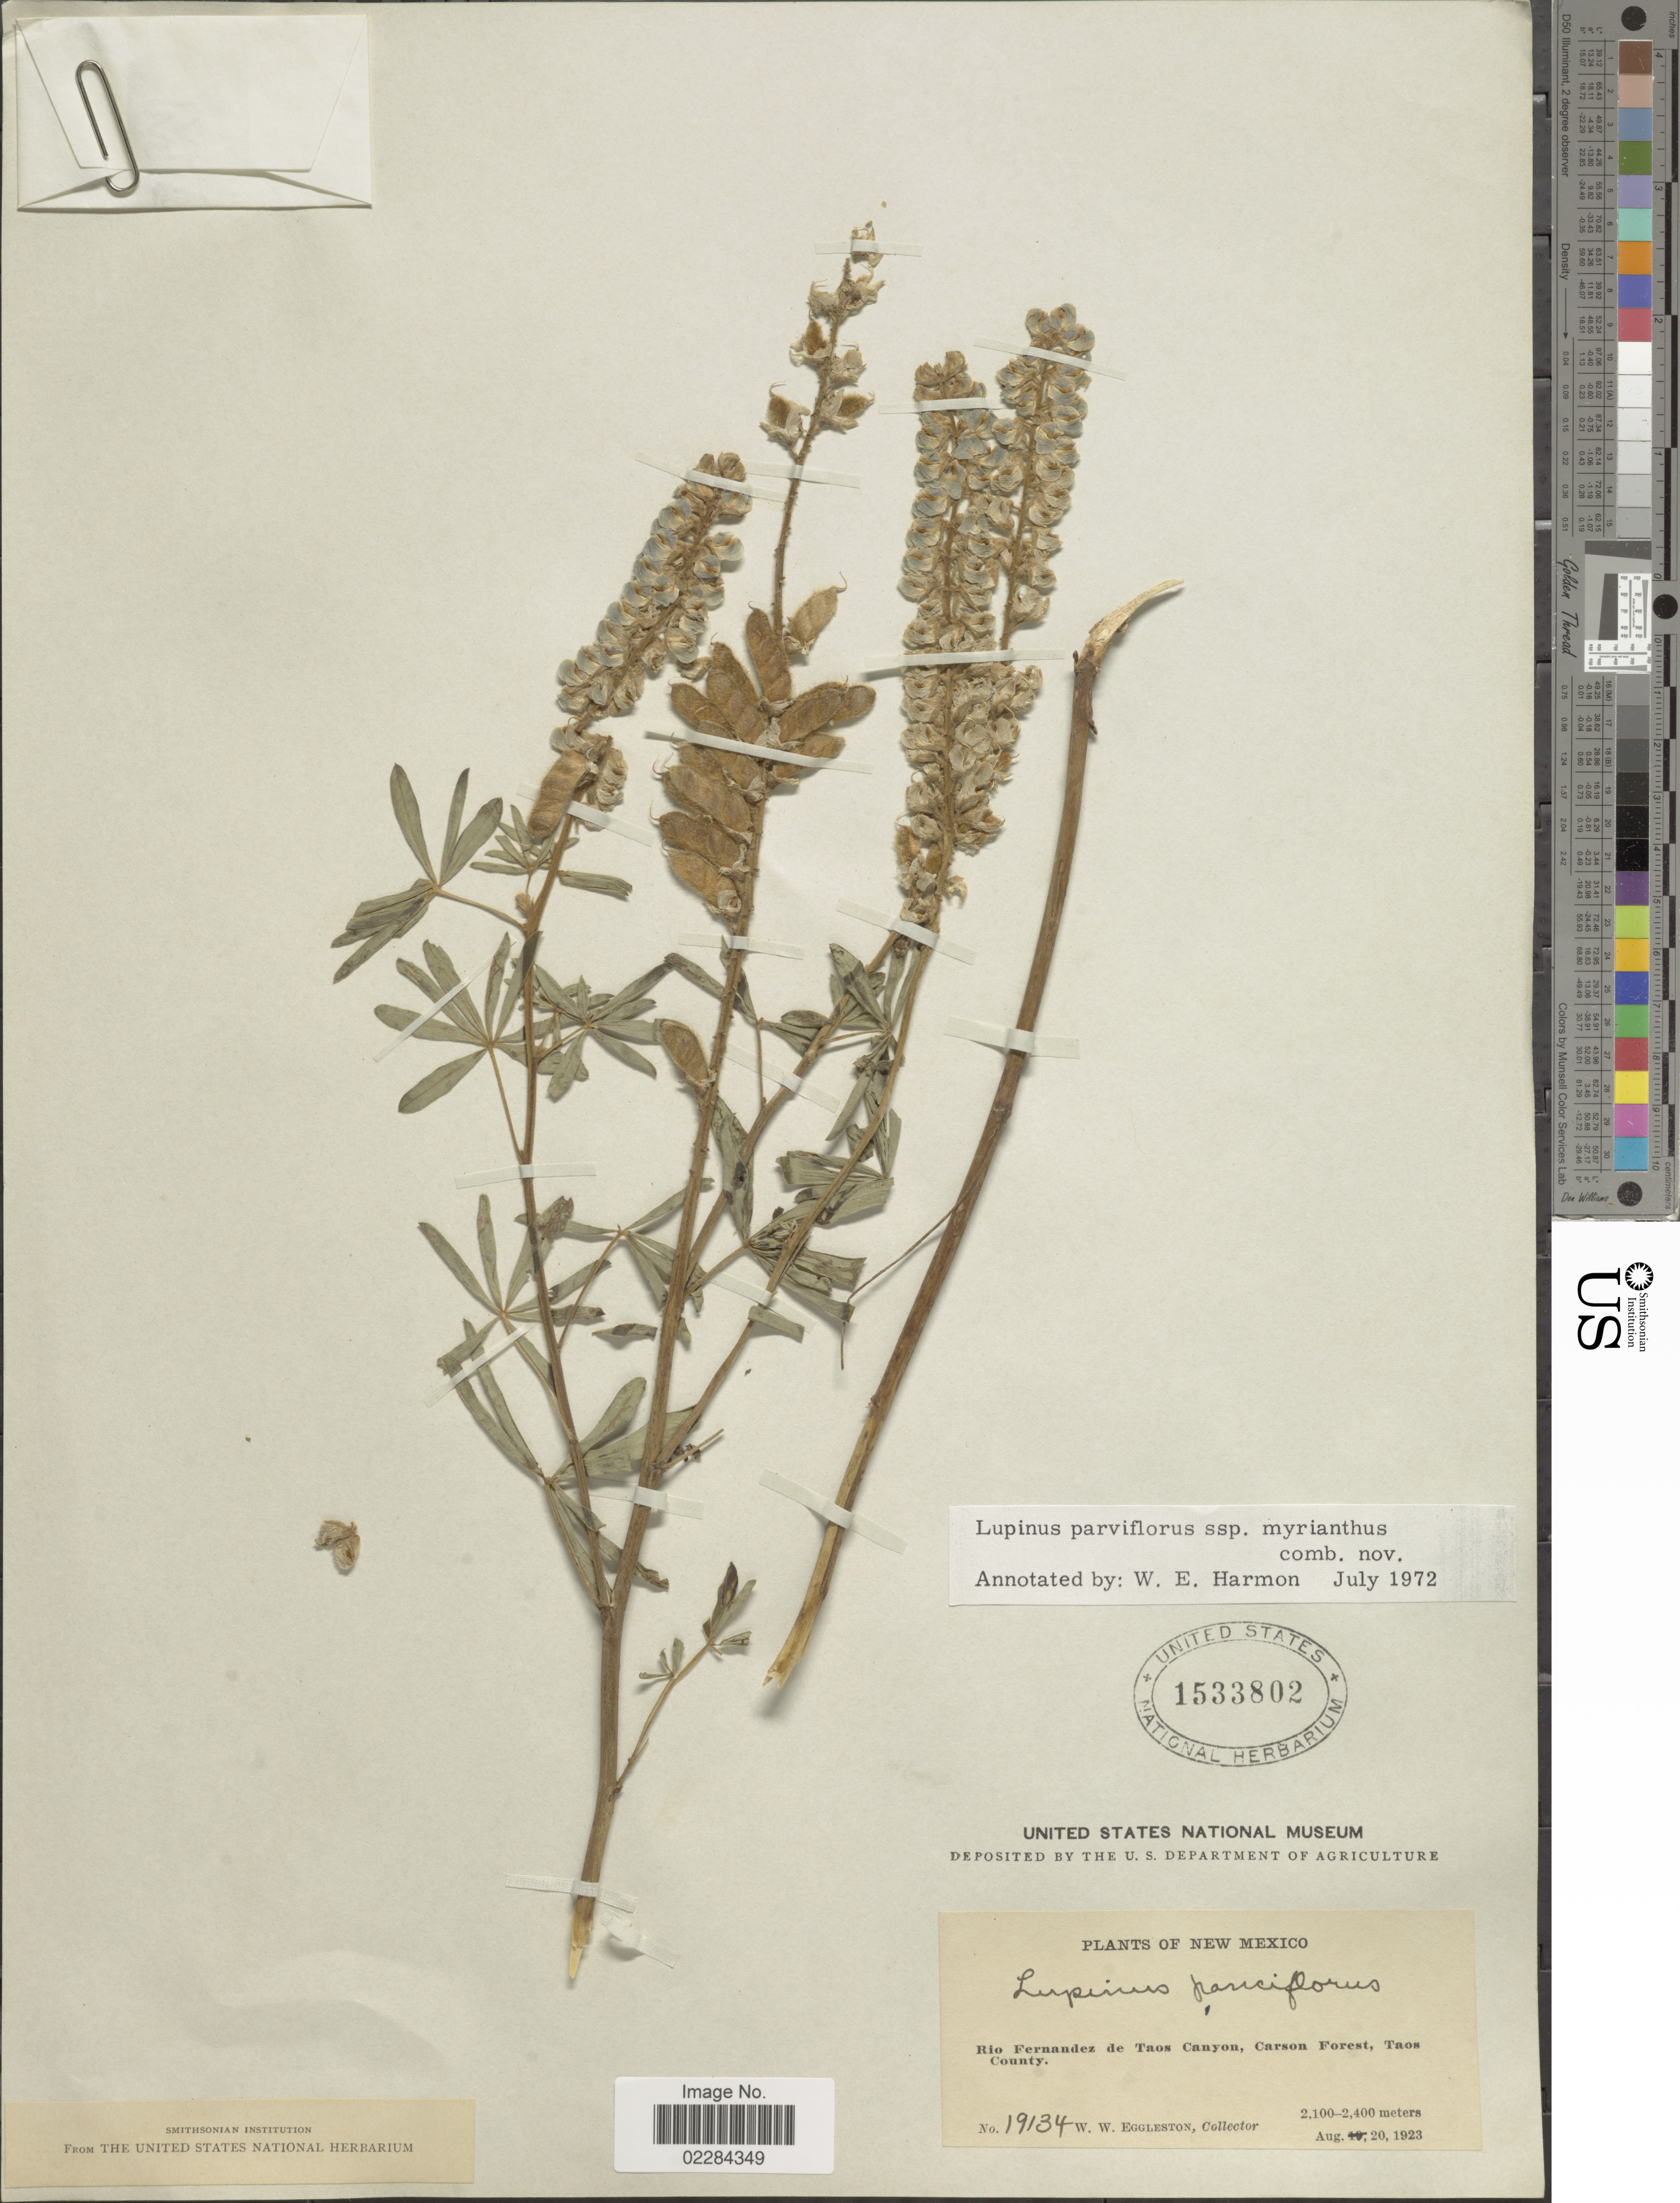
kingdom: Plantae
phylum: Tracheophyta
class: Magnoliopsida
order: Fabales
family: Fabaceae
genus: Lupinus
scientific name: Lupinus argenteus var. myrianthus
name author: (Greene) Isley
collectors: W. W. Eggleston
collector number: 19134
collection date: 1923-08-20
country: United States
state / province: New Mexico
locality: Rio Fernandez de Taos Canyon, Carson Forest, Taos County.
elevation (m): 2100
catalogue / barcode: US 1533802